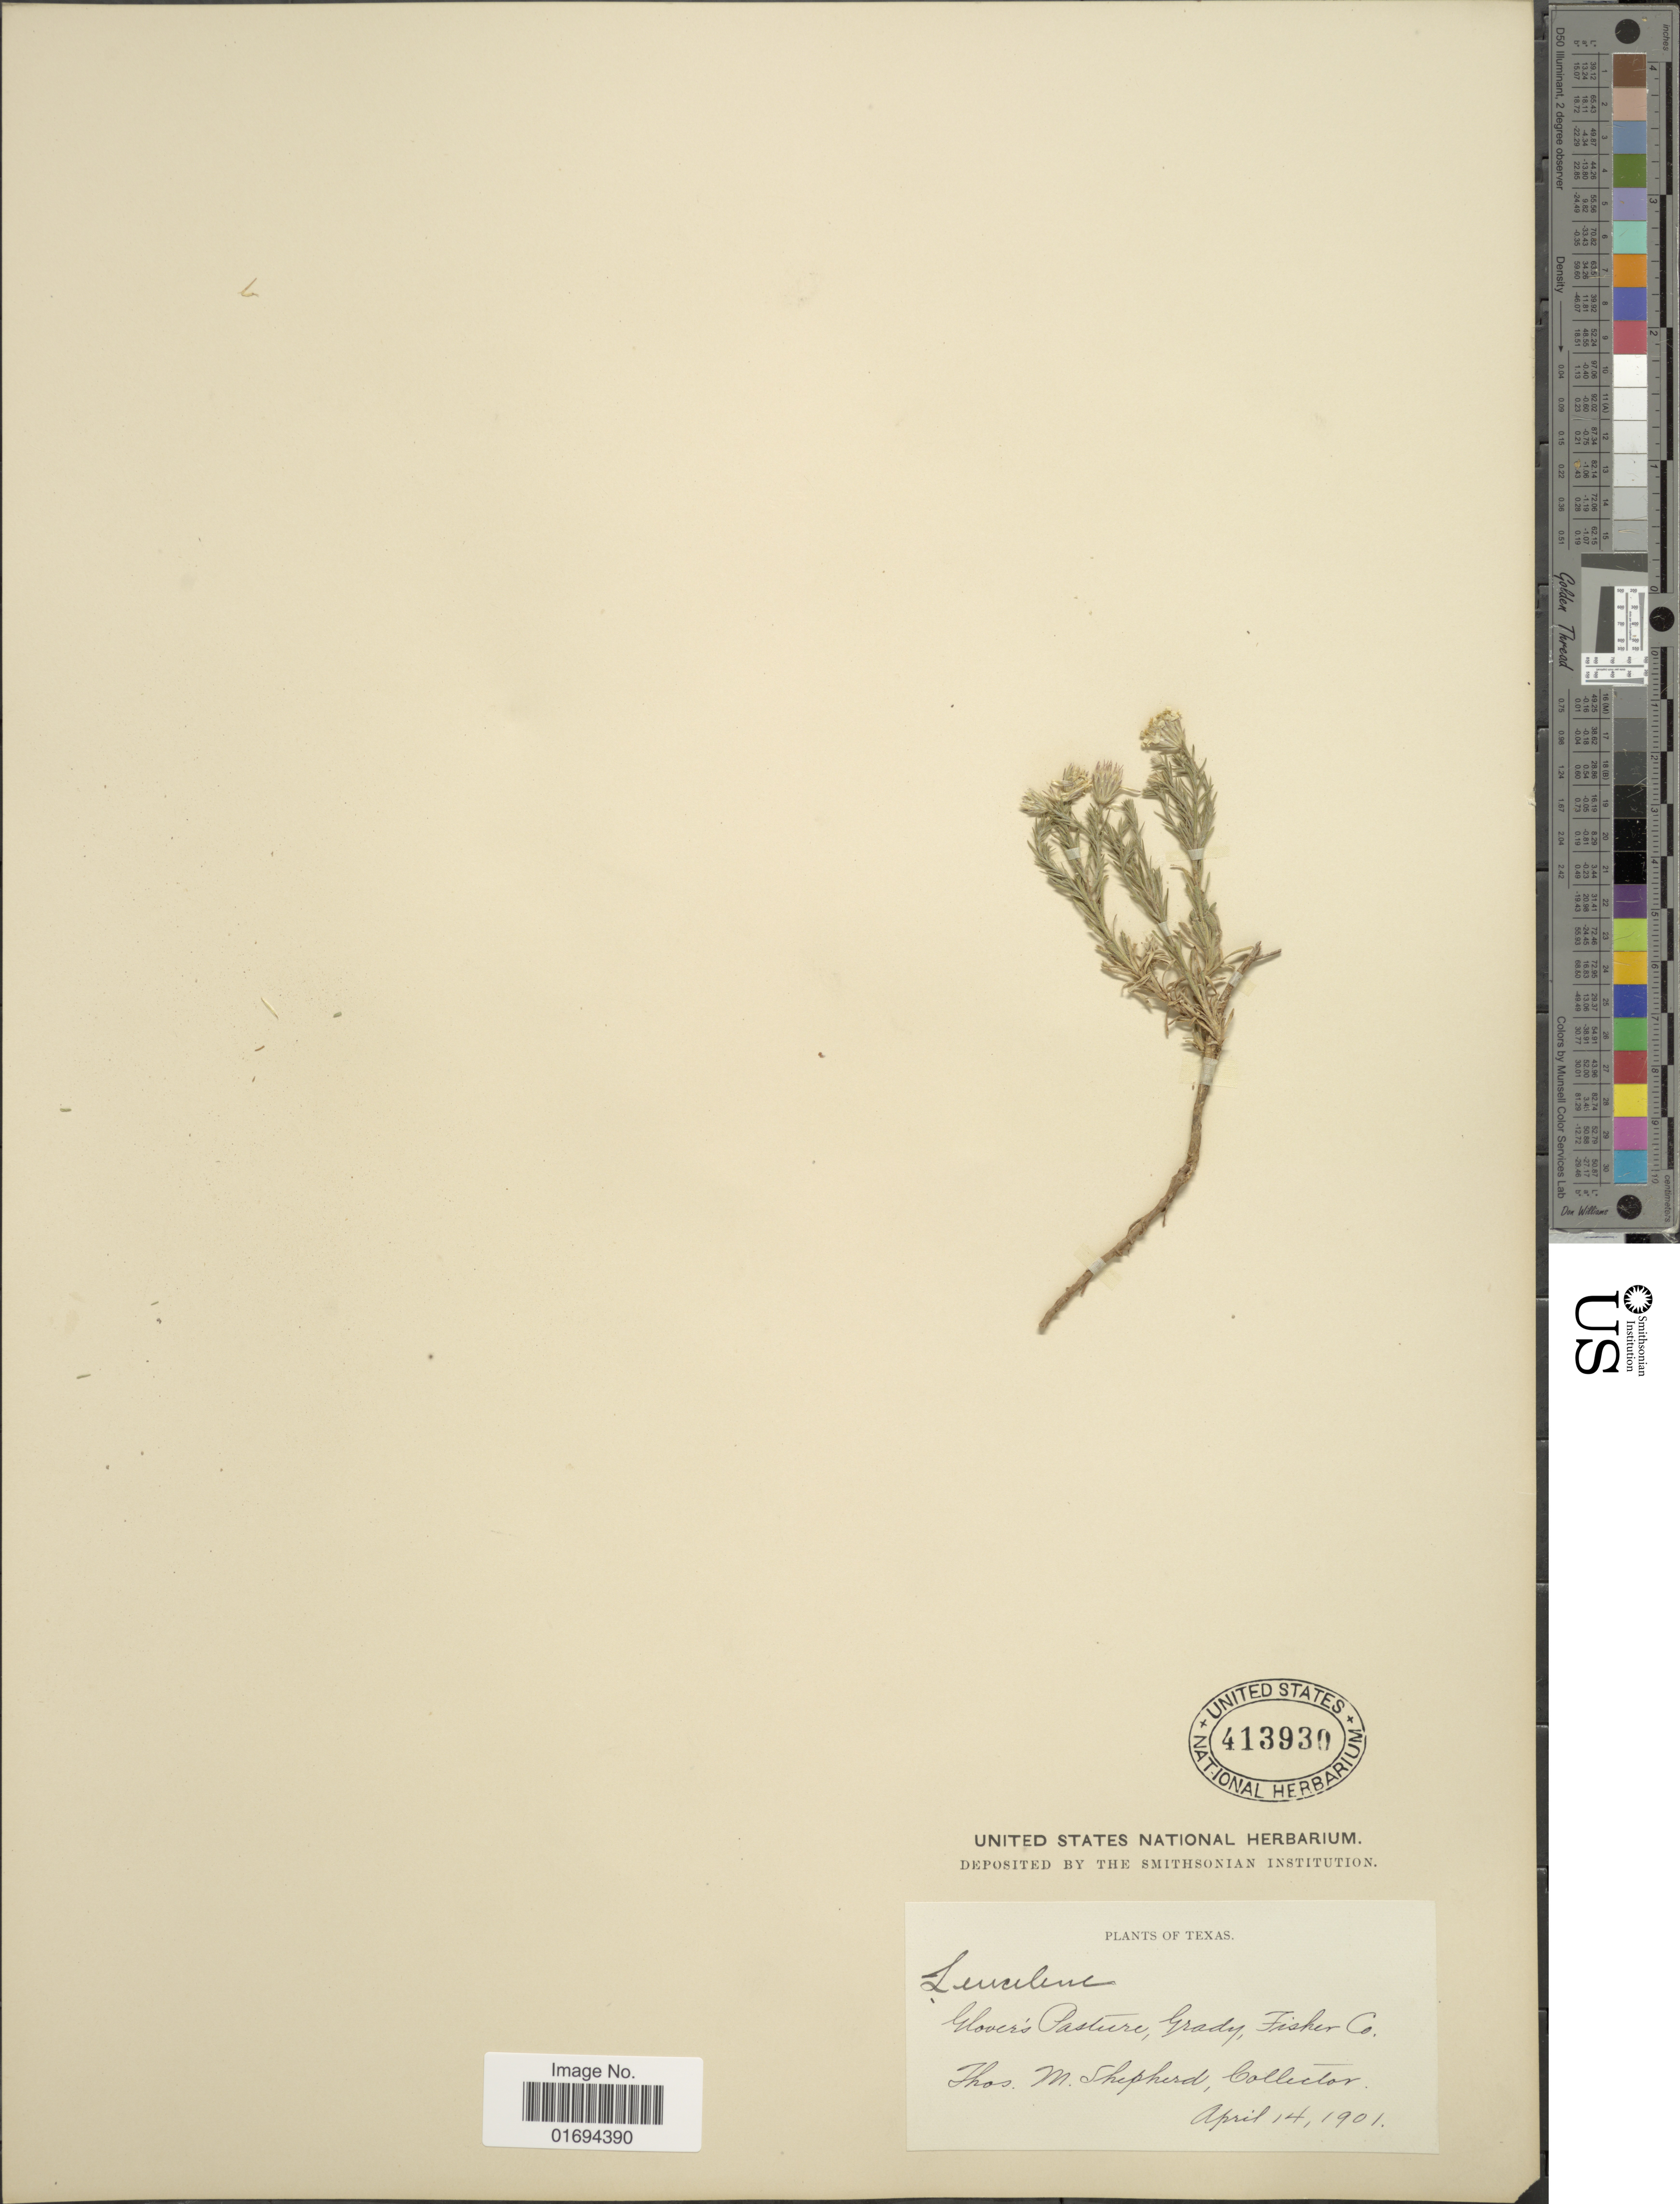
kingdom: Plantae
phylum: Tracheophyta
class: Magnoliopsida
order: Asterales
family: Asteraceae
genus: Chaetopappa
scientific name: Chaetopappa ericoides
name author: (Torr.) G.L. Nesom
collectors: T. Shepherd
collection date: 1901-04-14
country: United States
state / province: Texas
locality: Glovers Pasture, Grady, Fisher Co.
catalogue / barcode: US 413930